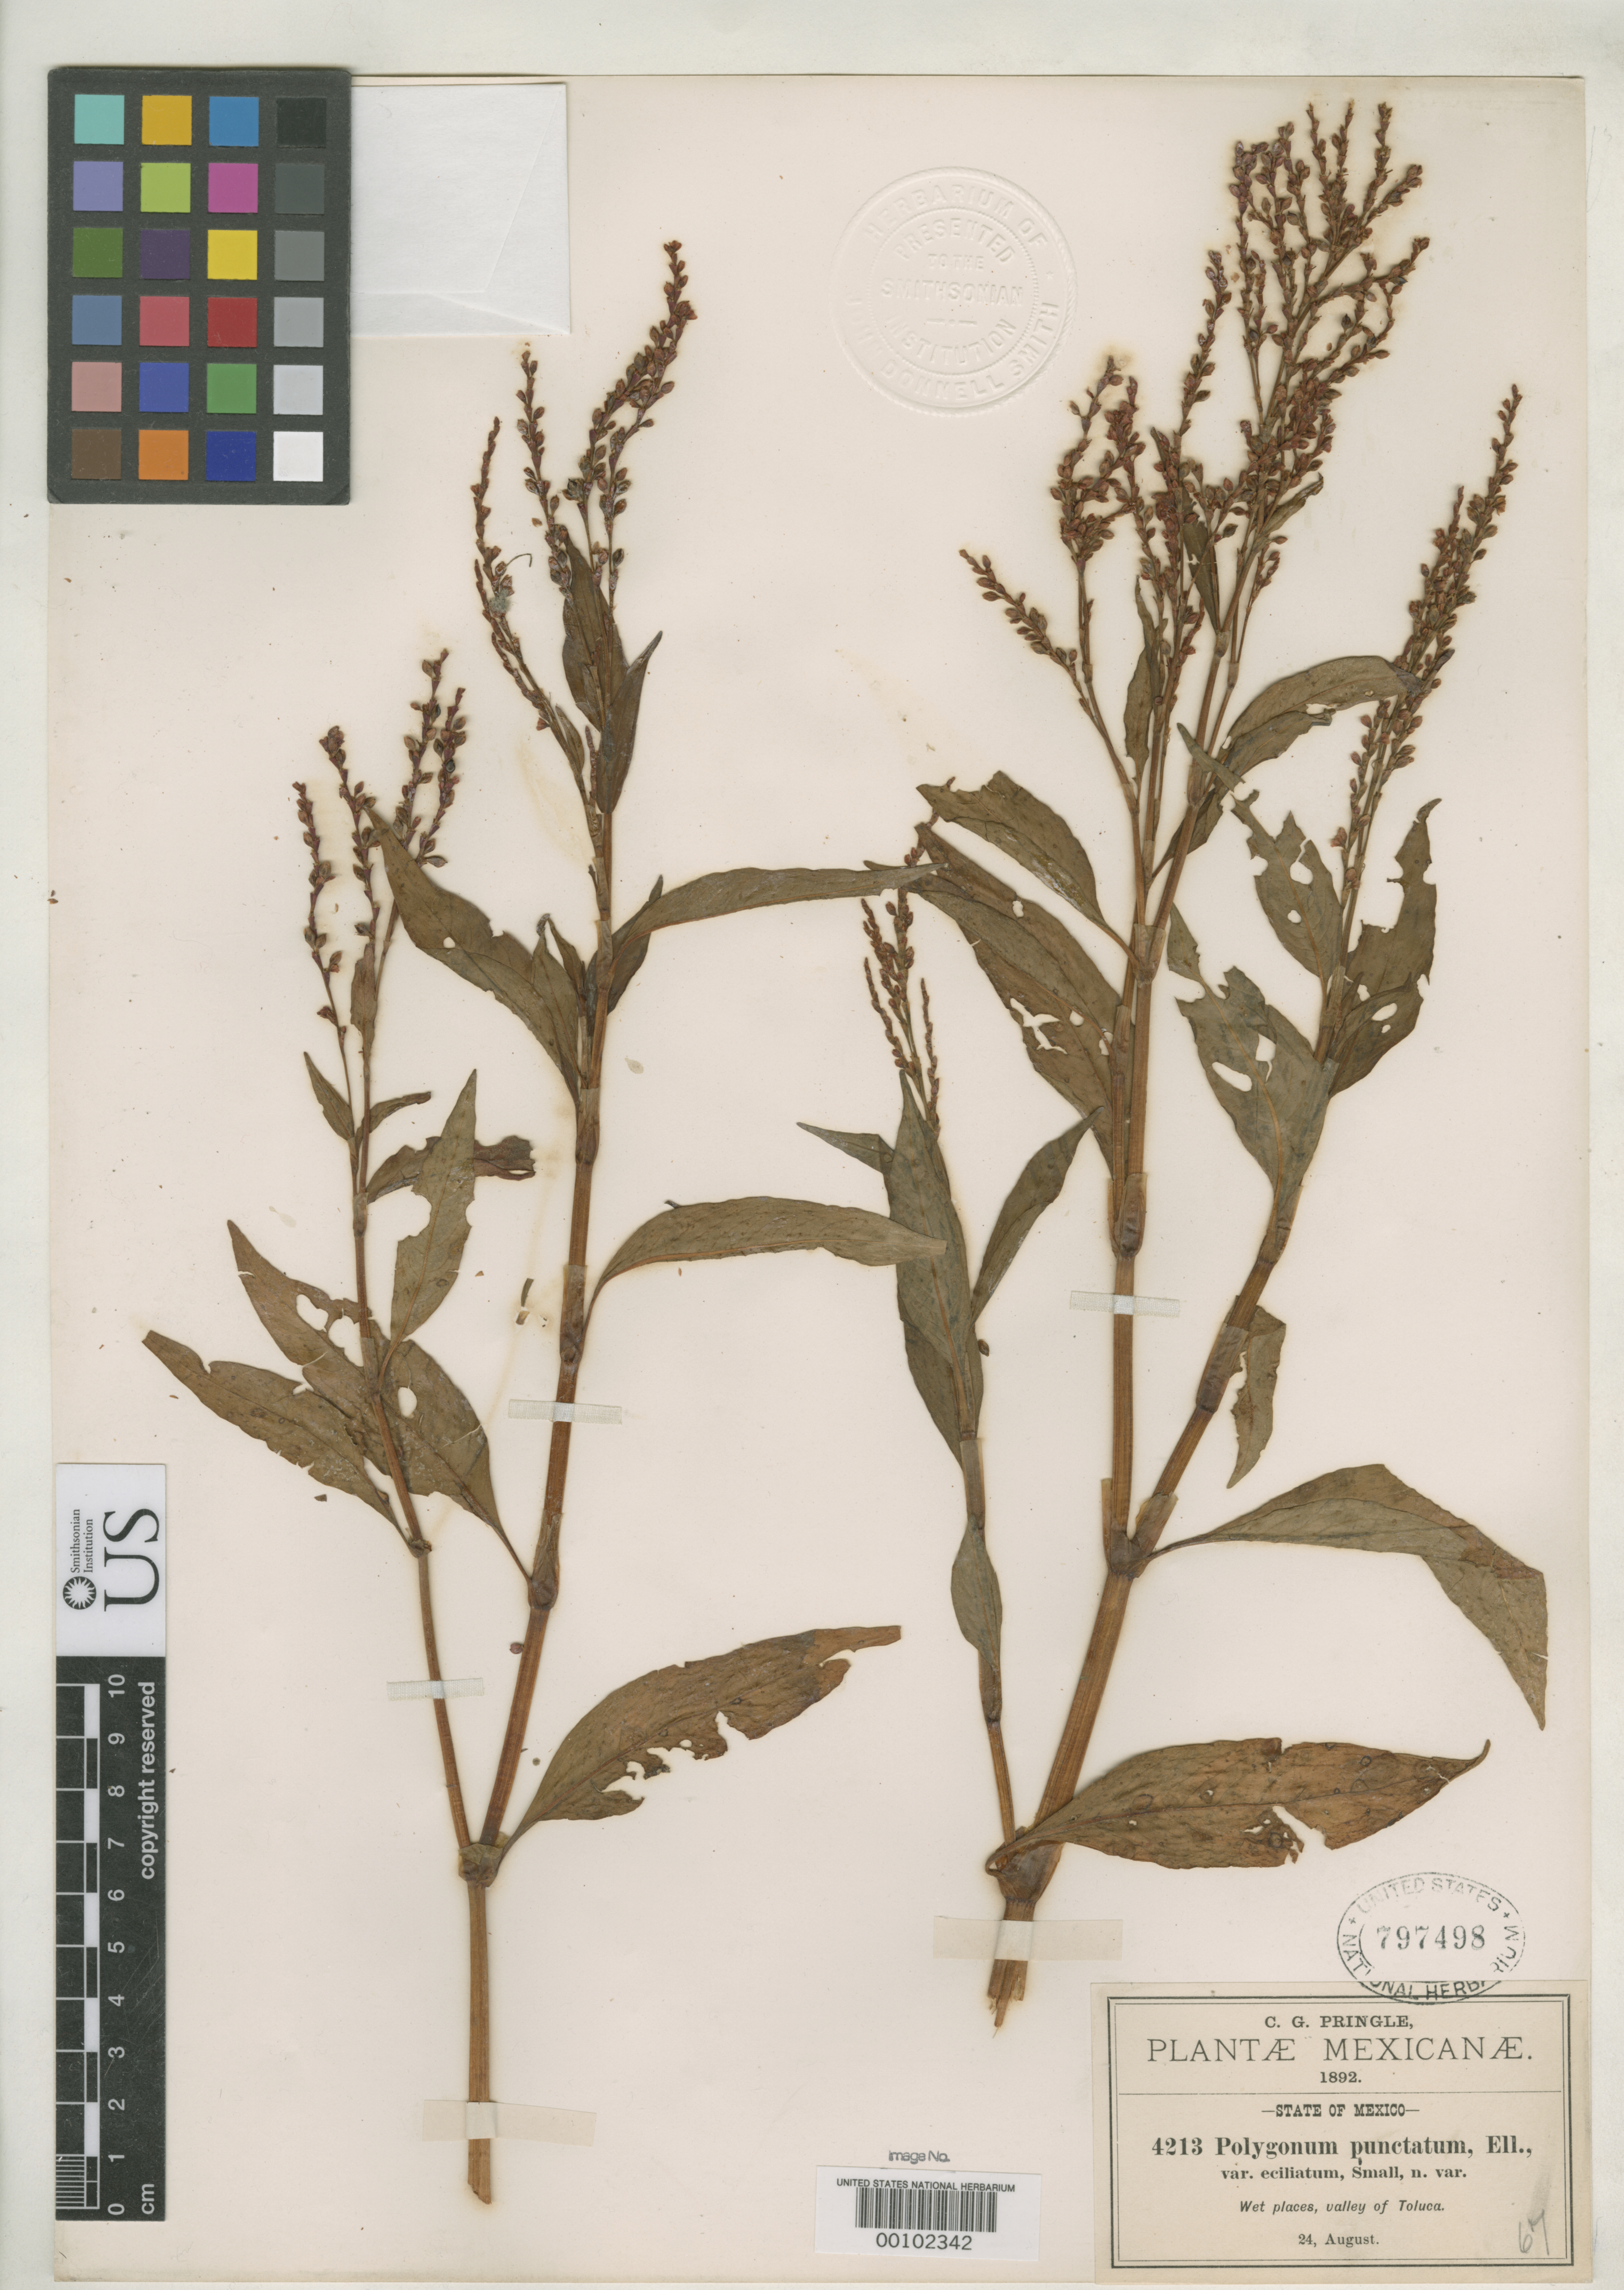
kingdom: Plantae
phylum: Tracheophyta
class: Magnoliopsida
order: Caryophyllales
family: Polygonaceae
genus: Polygonum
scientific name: Polygonum punctatum var. eciliatum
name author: Small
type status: Isotype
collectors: C. G. Pringle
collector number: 4213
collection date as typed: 24 Aug 1892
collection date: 1892-08-24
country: Mexico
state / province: México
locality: Valley of Toluca.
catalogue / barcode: US 797498